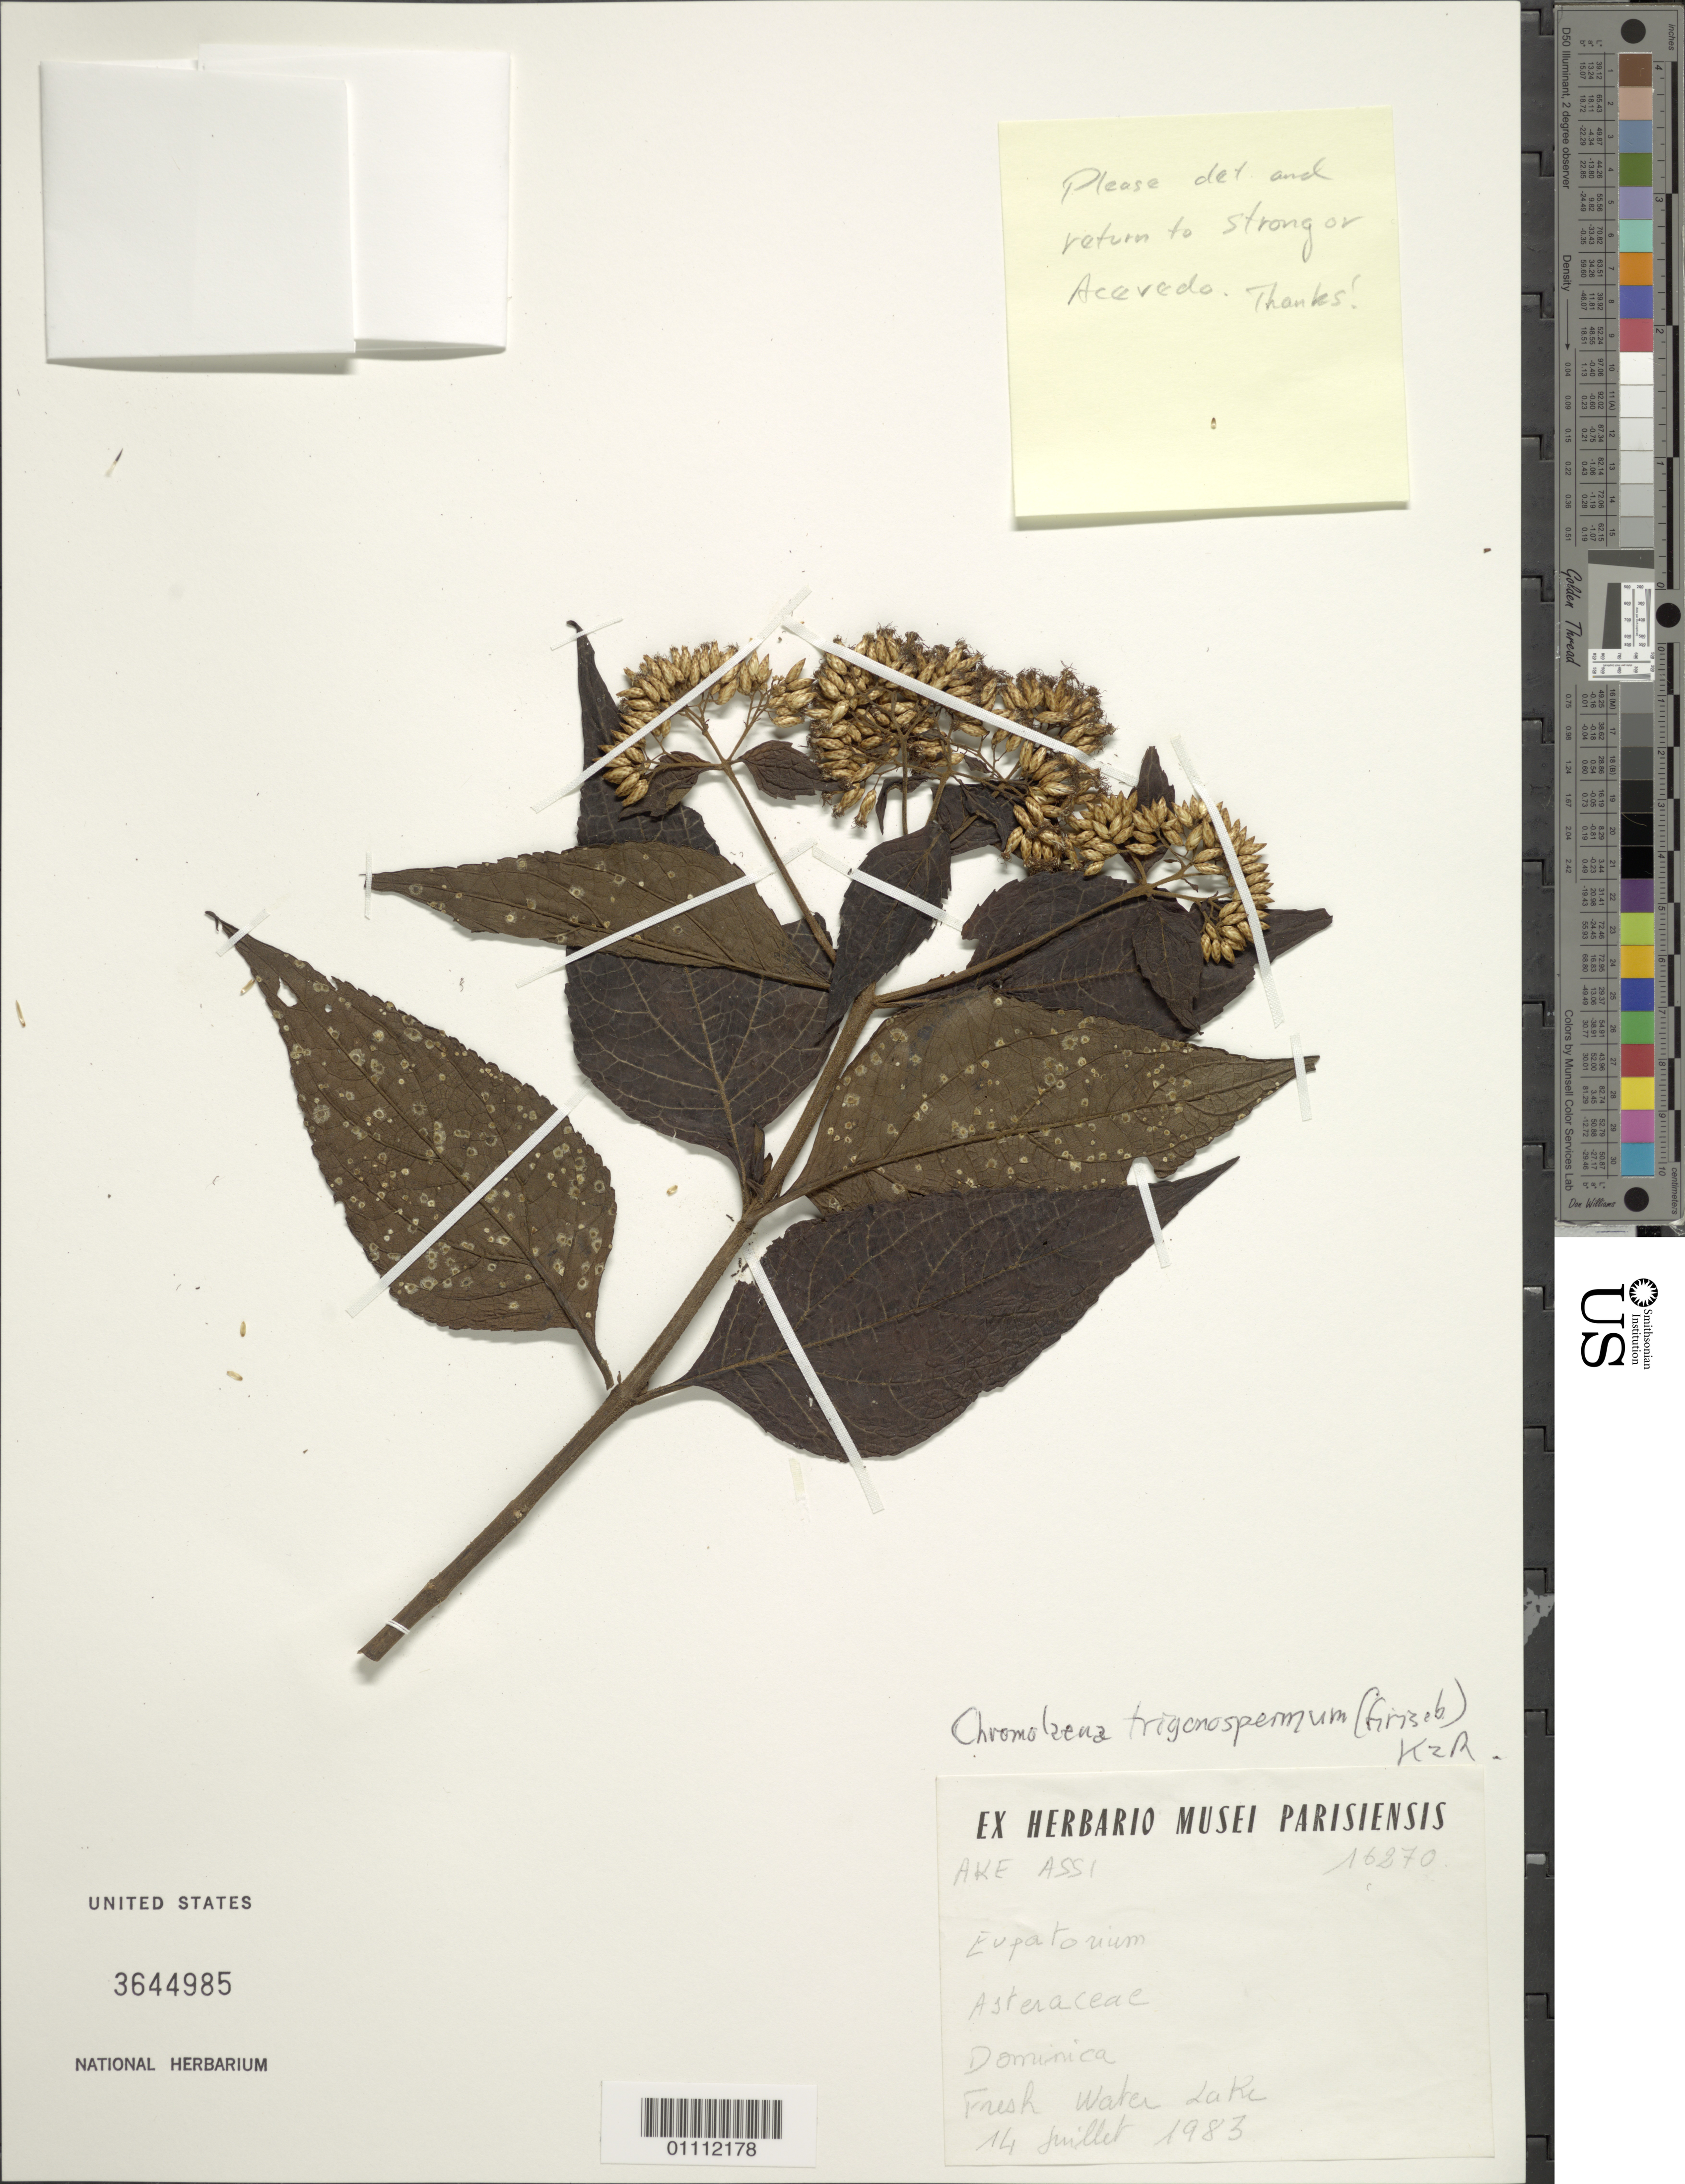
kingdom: Plantae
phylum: Tracheophyta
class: Magnoliopsida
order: Asterales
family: Asteraceae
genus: Chromolaena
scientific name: Chromolaena trigonocarpa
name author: (Griseb.) R.M. King & H. Rob.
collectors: -. Ake-Assi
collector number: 16270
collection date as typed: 14 Jul 1983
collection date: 1983-07-14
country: Dominica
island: Dominica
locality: Fresh Water Lake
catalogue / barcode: US 3644985